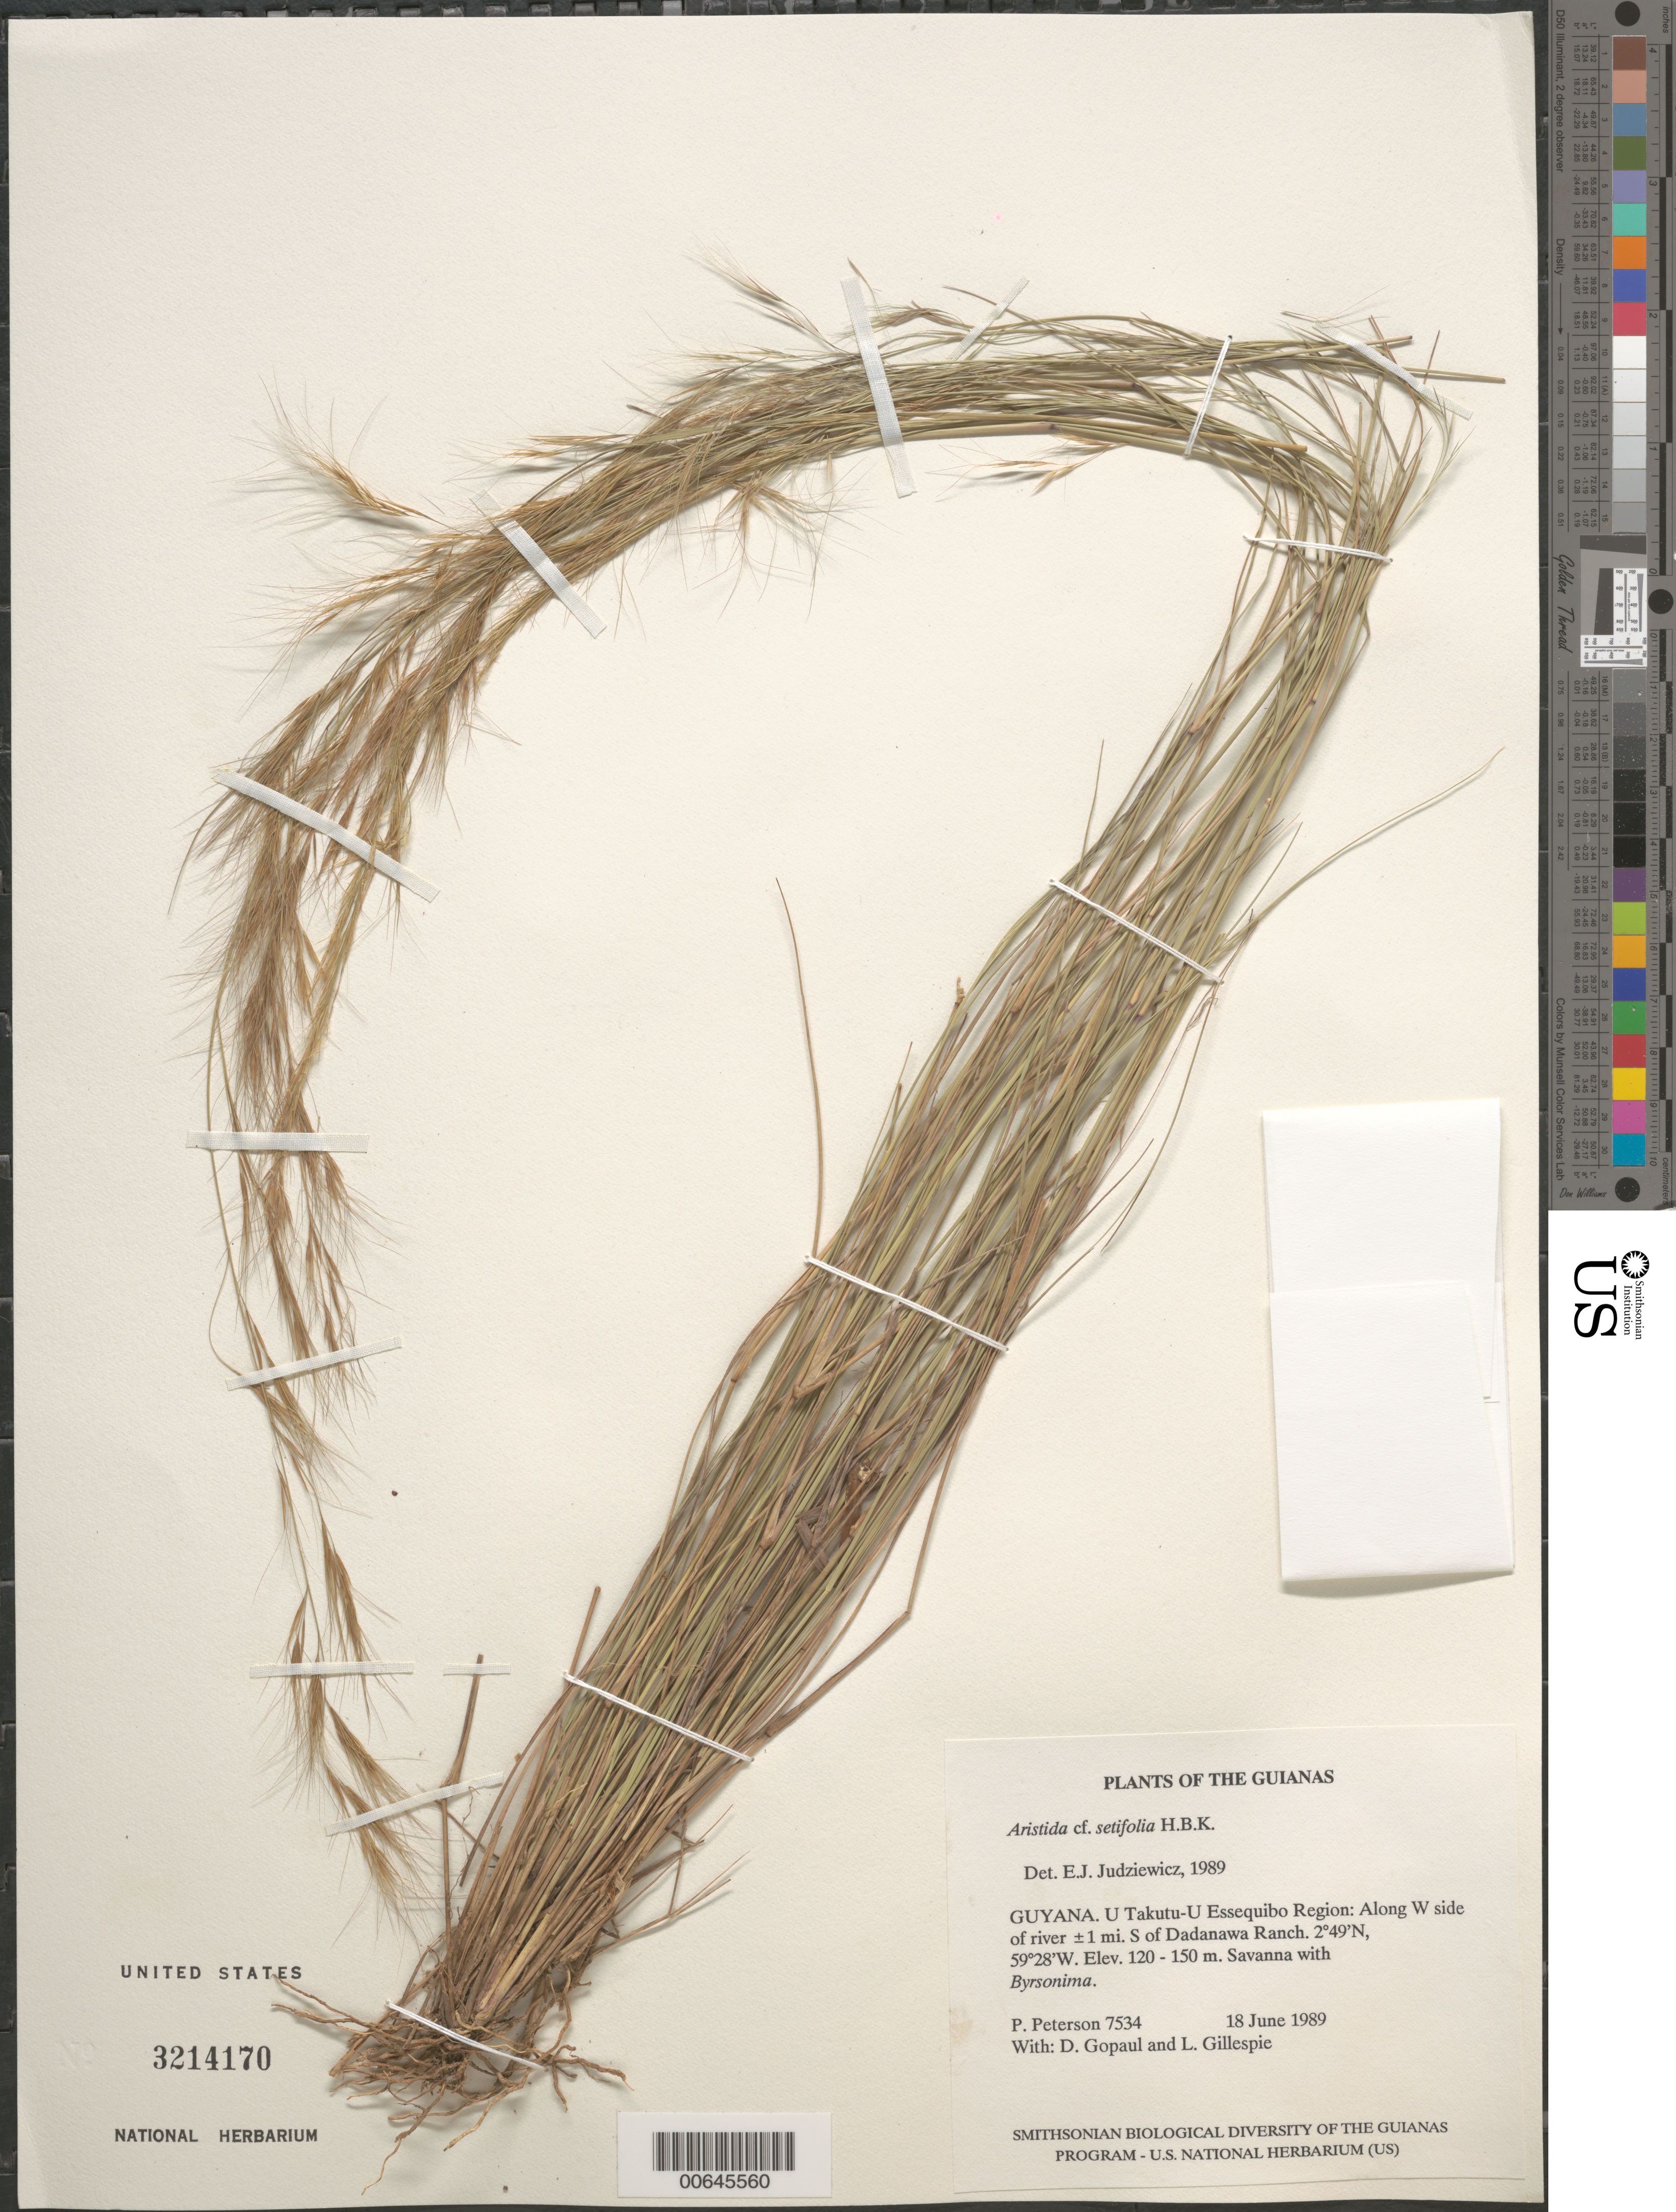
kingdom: Plantae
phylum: Tracheophyta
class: Liliopsida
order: Poales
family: Poaceae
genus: Aristida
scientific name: Aristida setifolia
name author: Kunth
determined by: Judziewicz, E. J.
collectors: P. M. Peterson, D. Gopaul & L. J. Gillespie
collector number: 7534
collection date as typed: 18 June 1989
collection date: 1989-06-18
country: Guyana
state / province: U. Takutu-U. Essequibo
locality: Along W side of river ±1 mi. S of Dadanawa Ranch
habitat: Savanna with Byrsonima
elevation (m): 120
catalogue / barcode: US 3214170